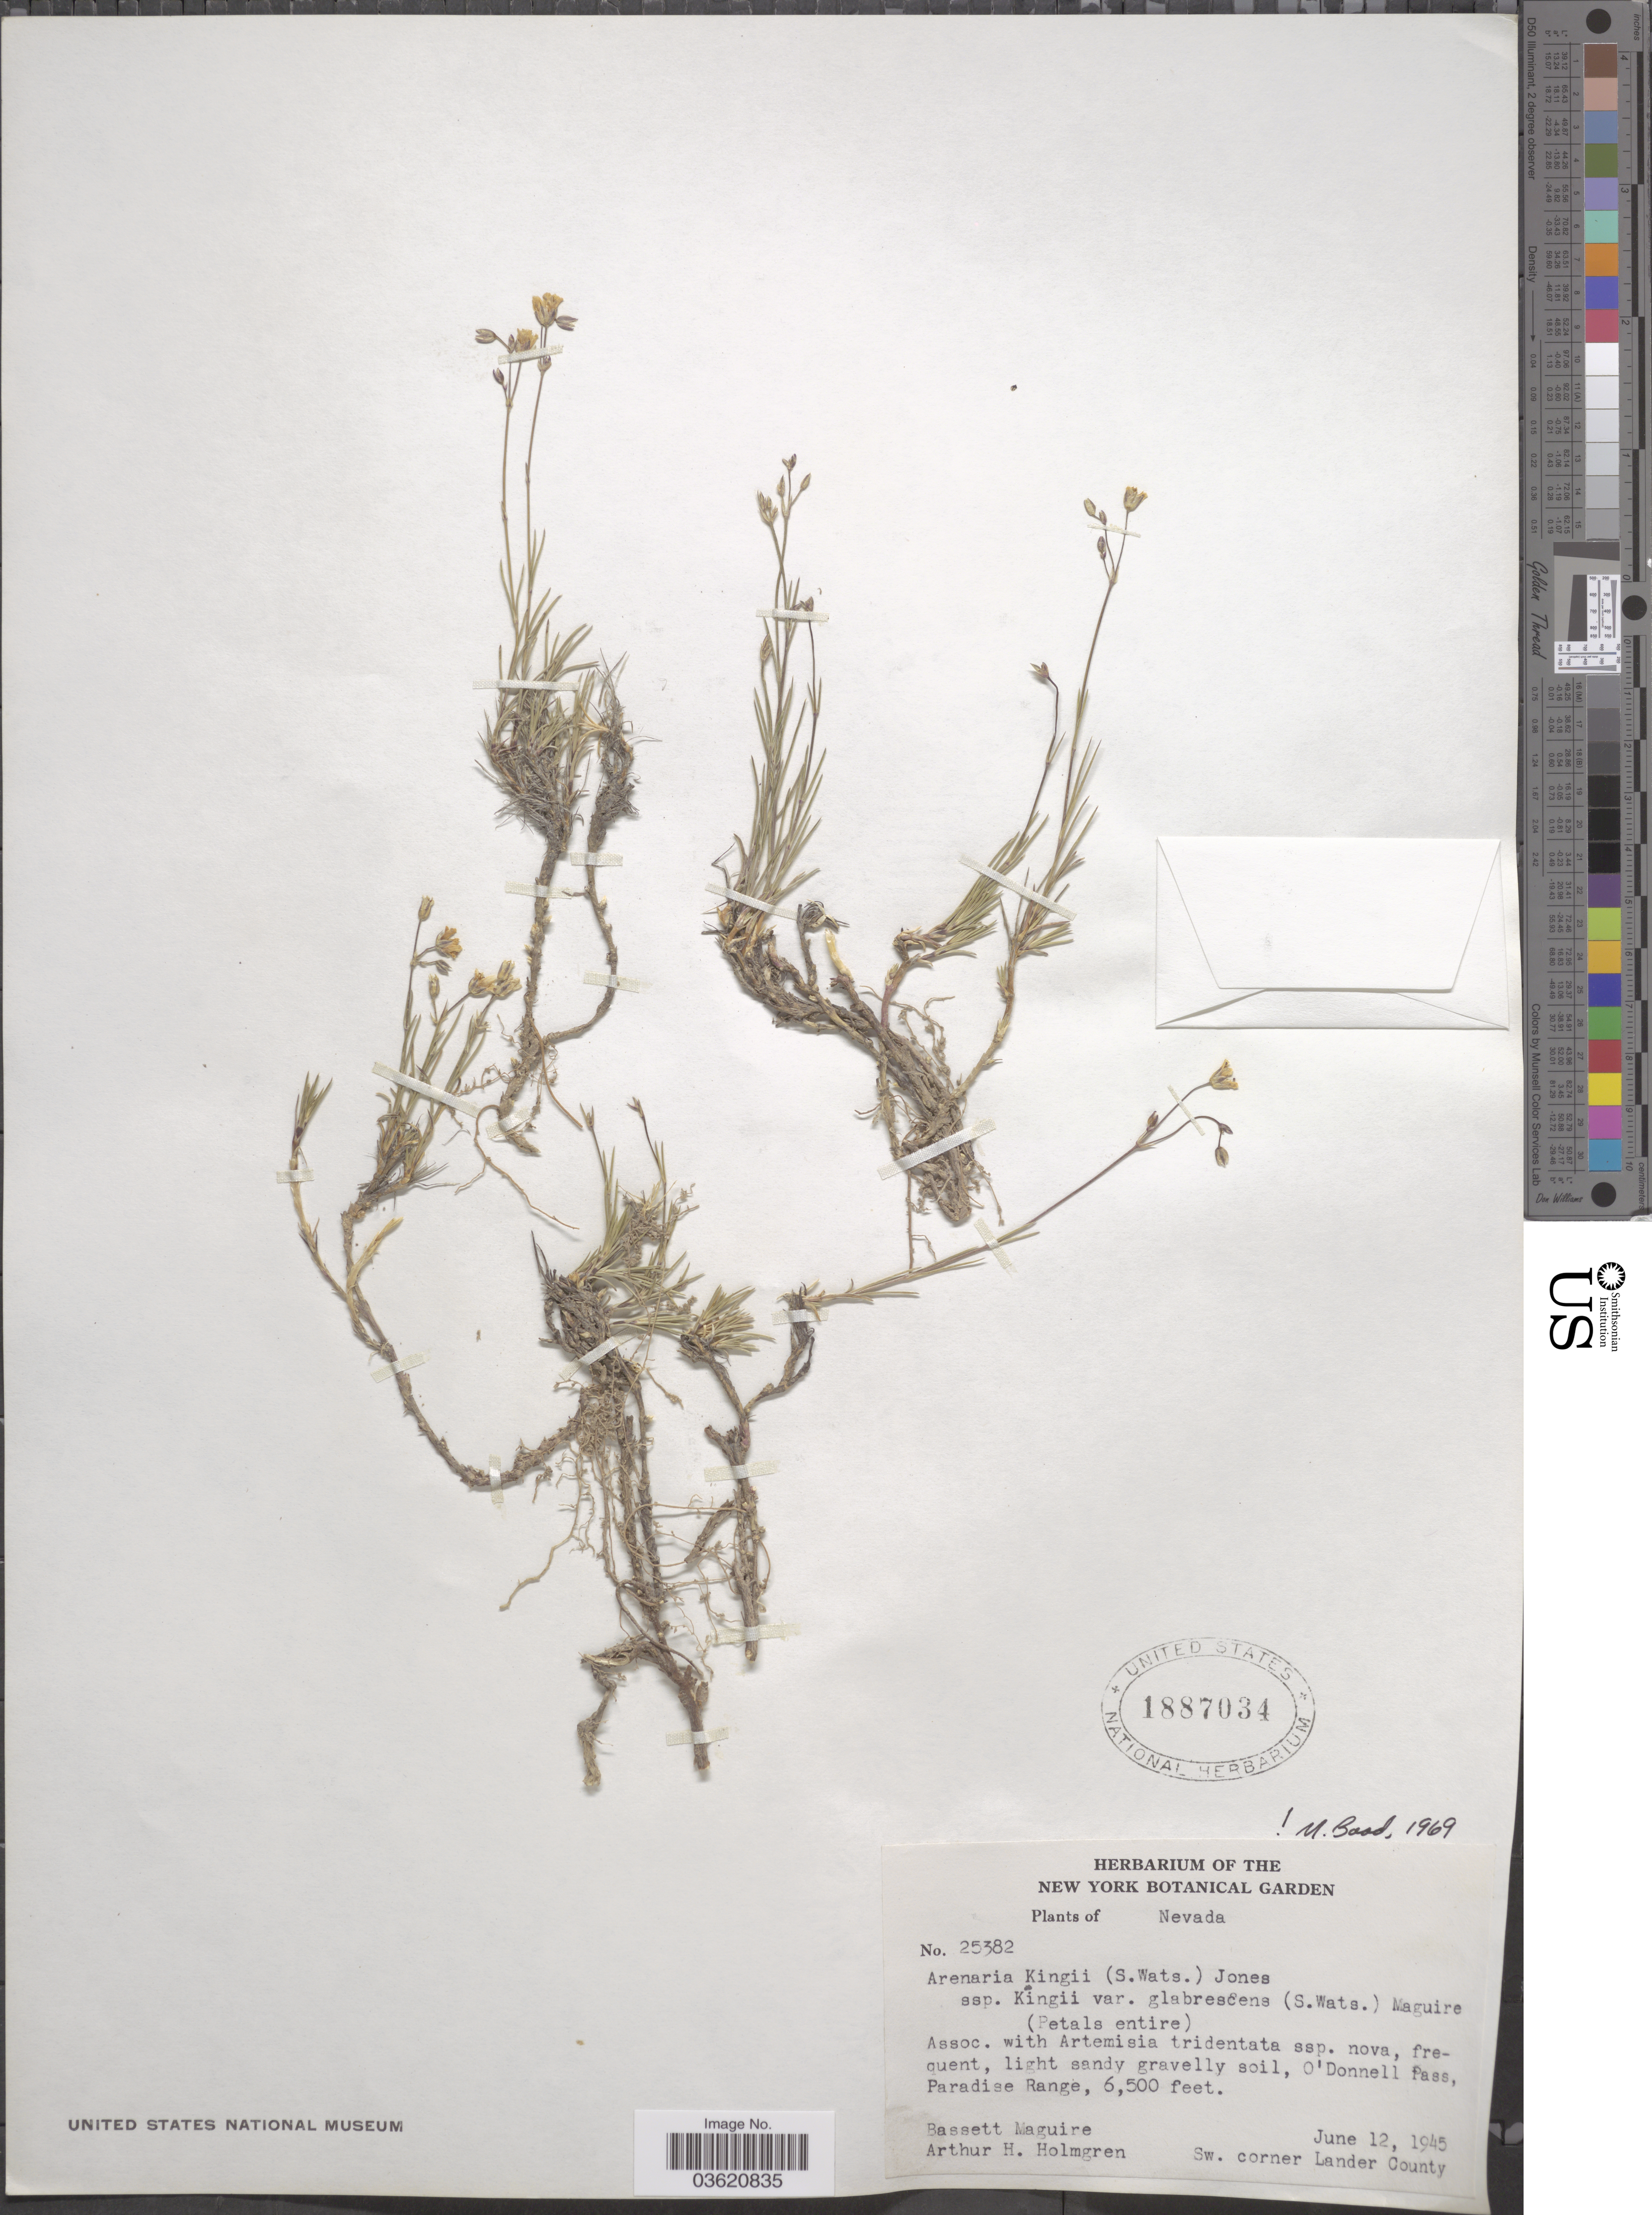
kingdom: Plantae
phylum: Tracheophyta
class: Magnoliopsida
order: Caryophyllales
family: Caryophyllaceae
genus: Eremogone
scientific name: Eremogone kingii var. glabrescens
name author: (S. Watson) Dorn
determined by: U.S. National Herbarium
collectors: B. Maguire & A. H. Holmgren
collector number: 25382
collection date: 1945-06-12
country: United States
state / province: Nevada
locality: O'Donnell Pass, Paradise Range. Sw. corner Lander County.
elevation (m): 1981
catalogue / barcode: US 1887034